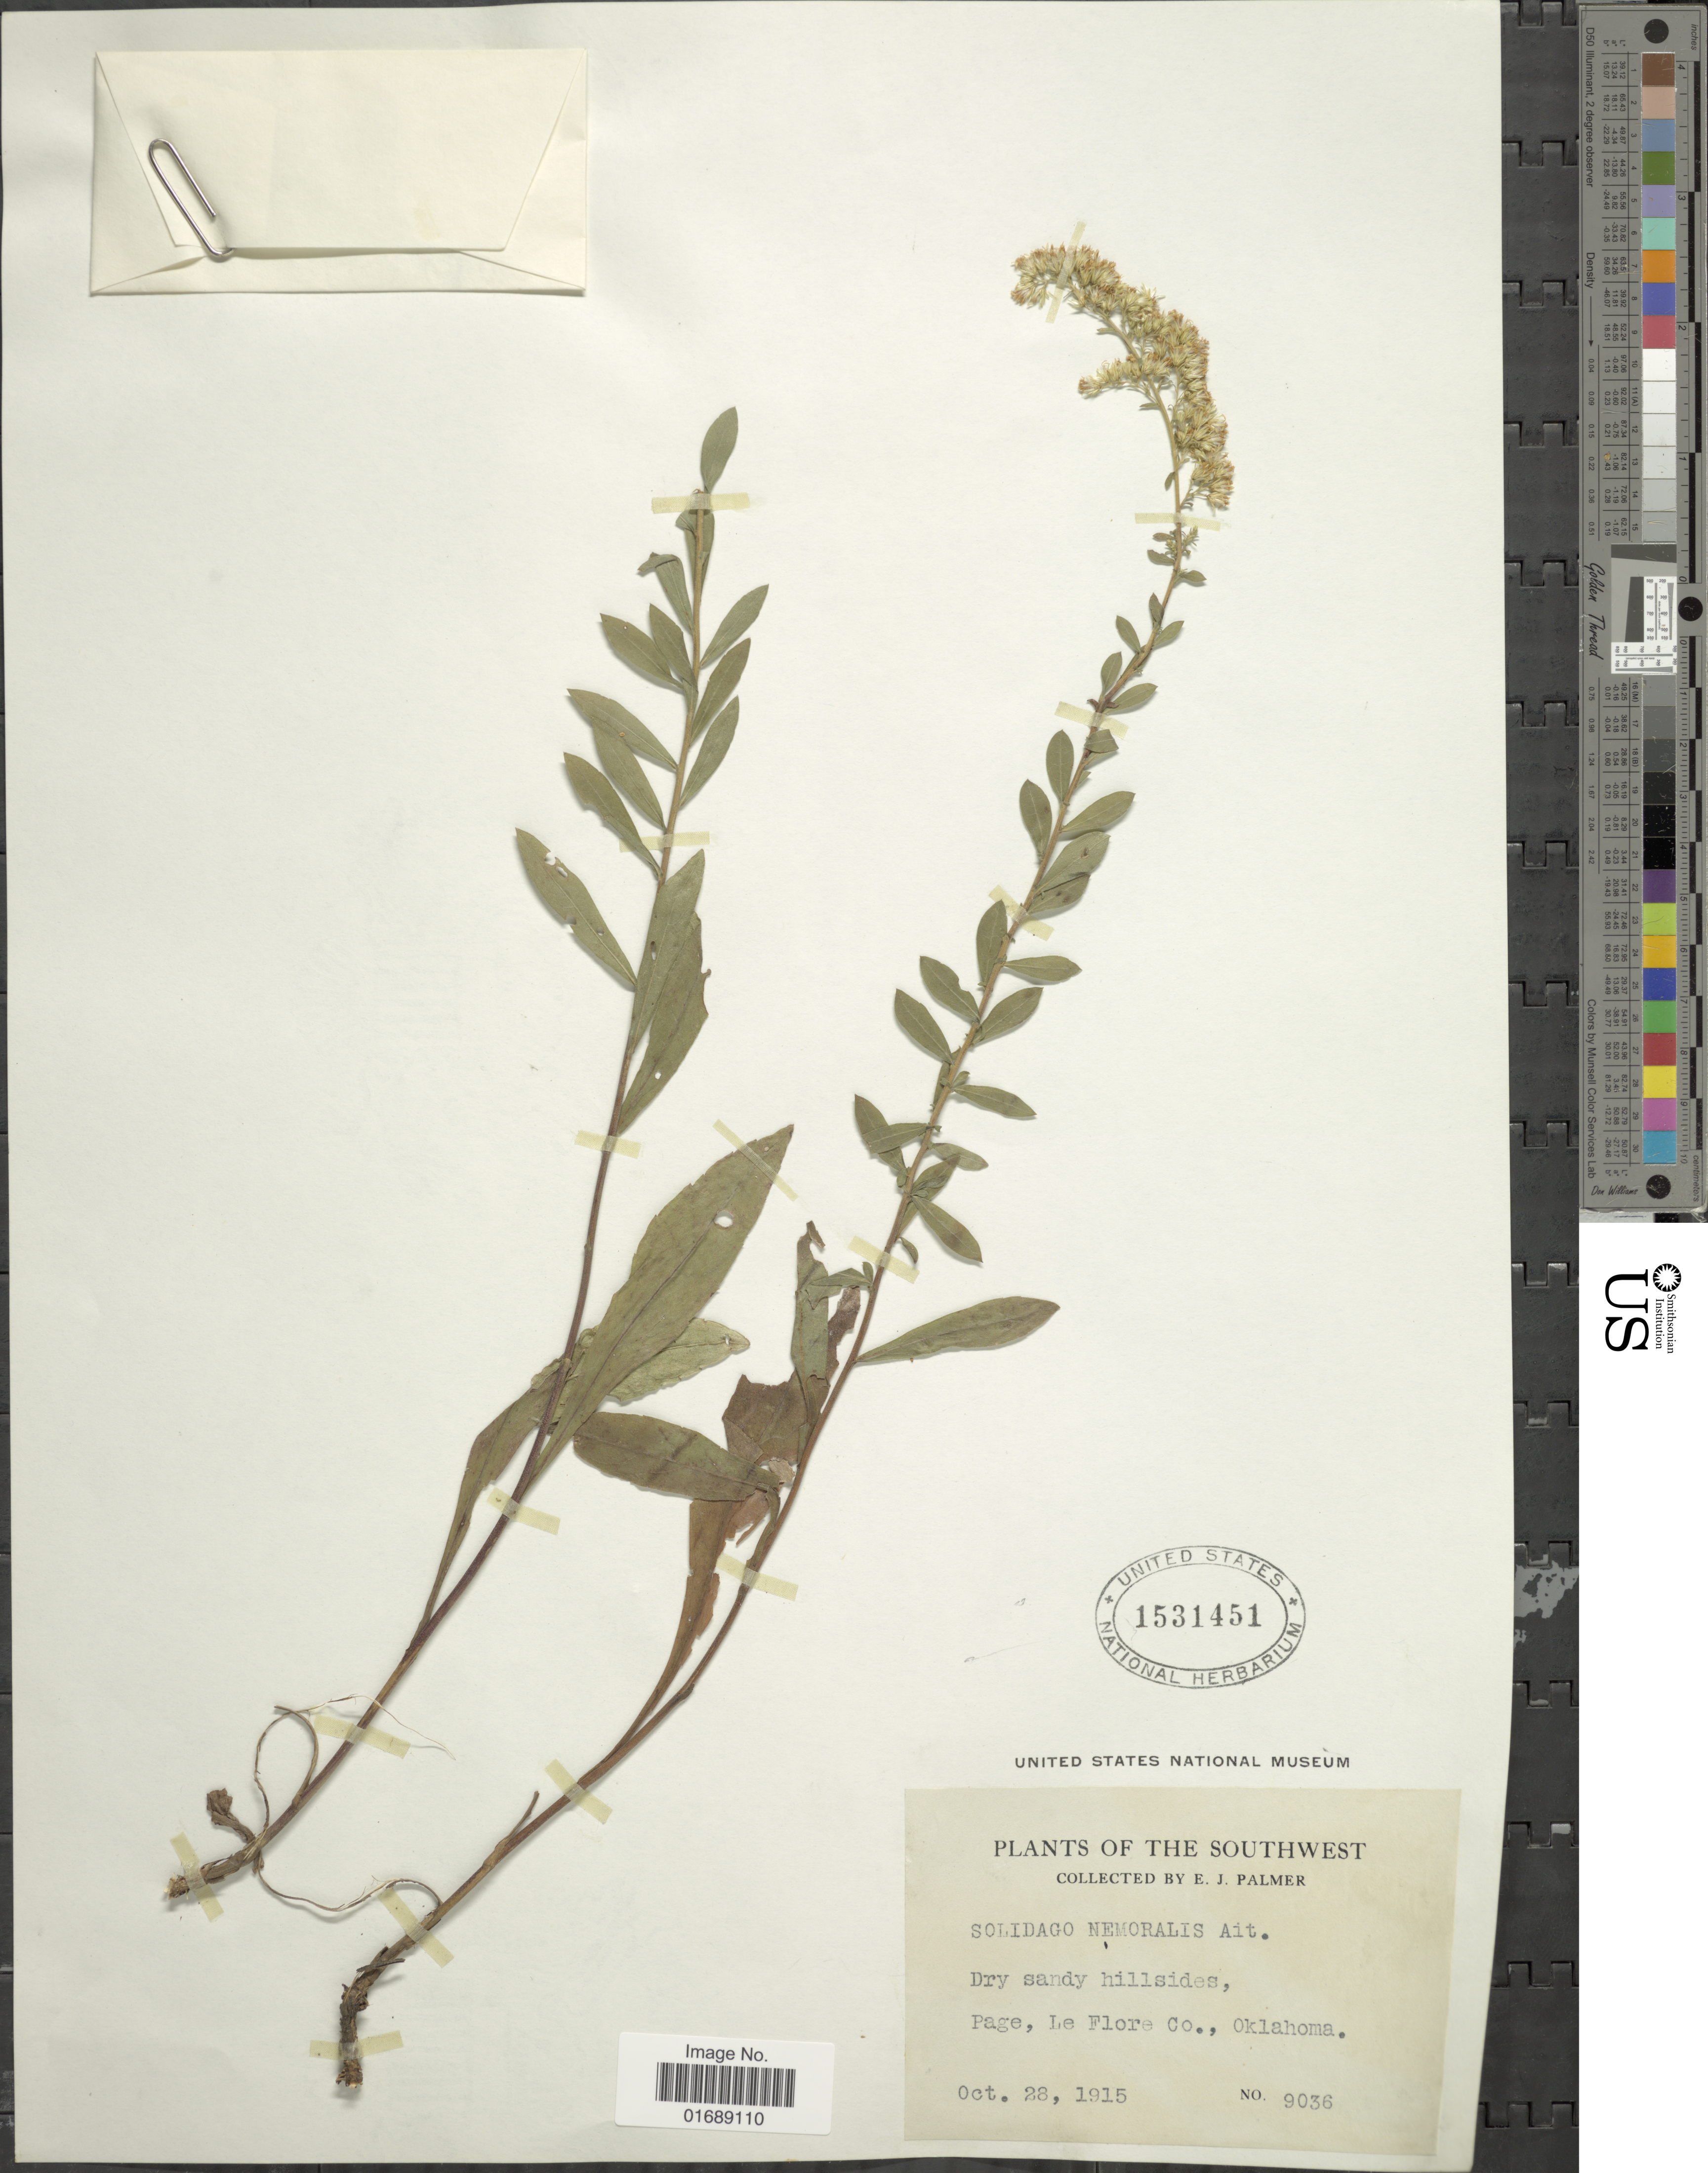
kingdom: Plantae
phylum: Tracheophyta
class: Magnoliopsida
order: Asterales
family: Asteraceae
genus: Solidago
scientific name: Solidago nemoralis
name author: Aiton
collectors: E. J. Palmer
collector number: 9036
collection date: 1915-10-28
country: United States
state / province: Oklahoma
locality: The Southwest, Page, Le Flore Co.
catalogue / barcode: US 1531451